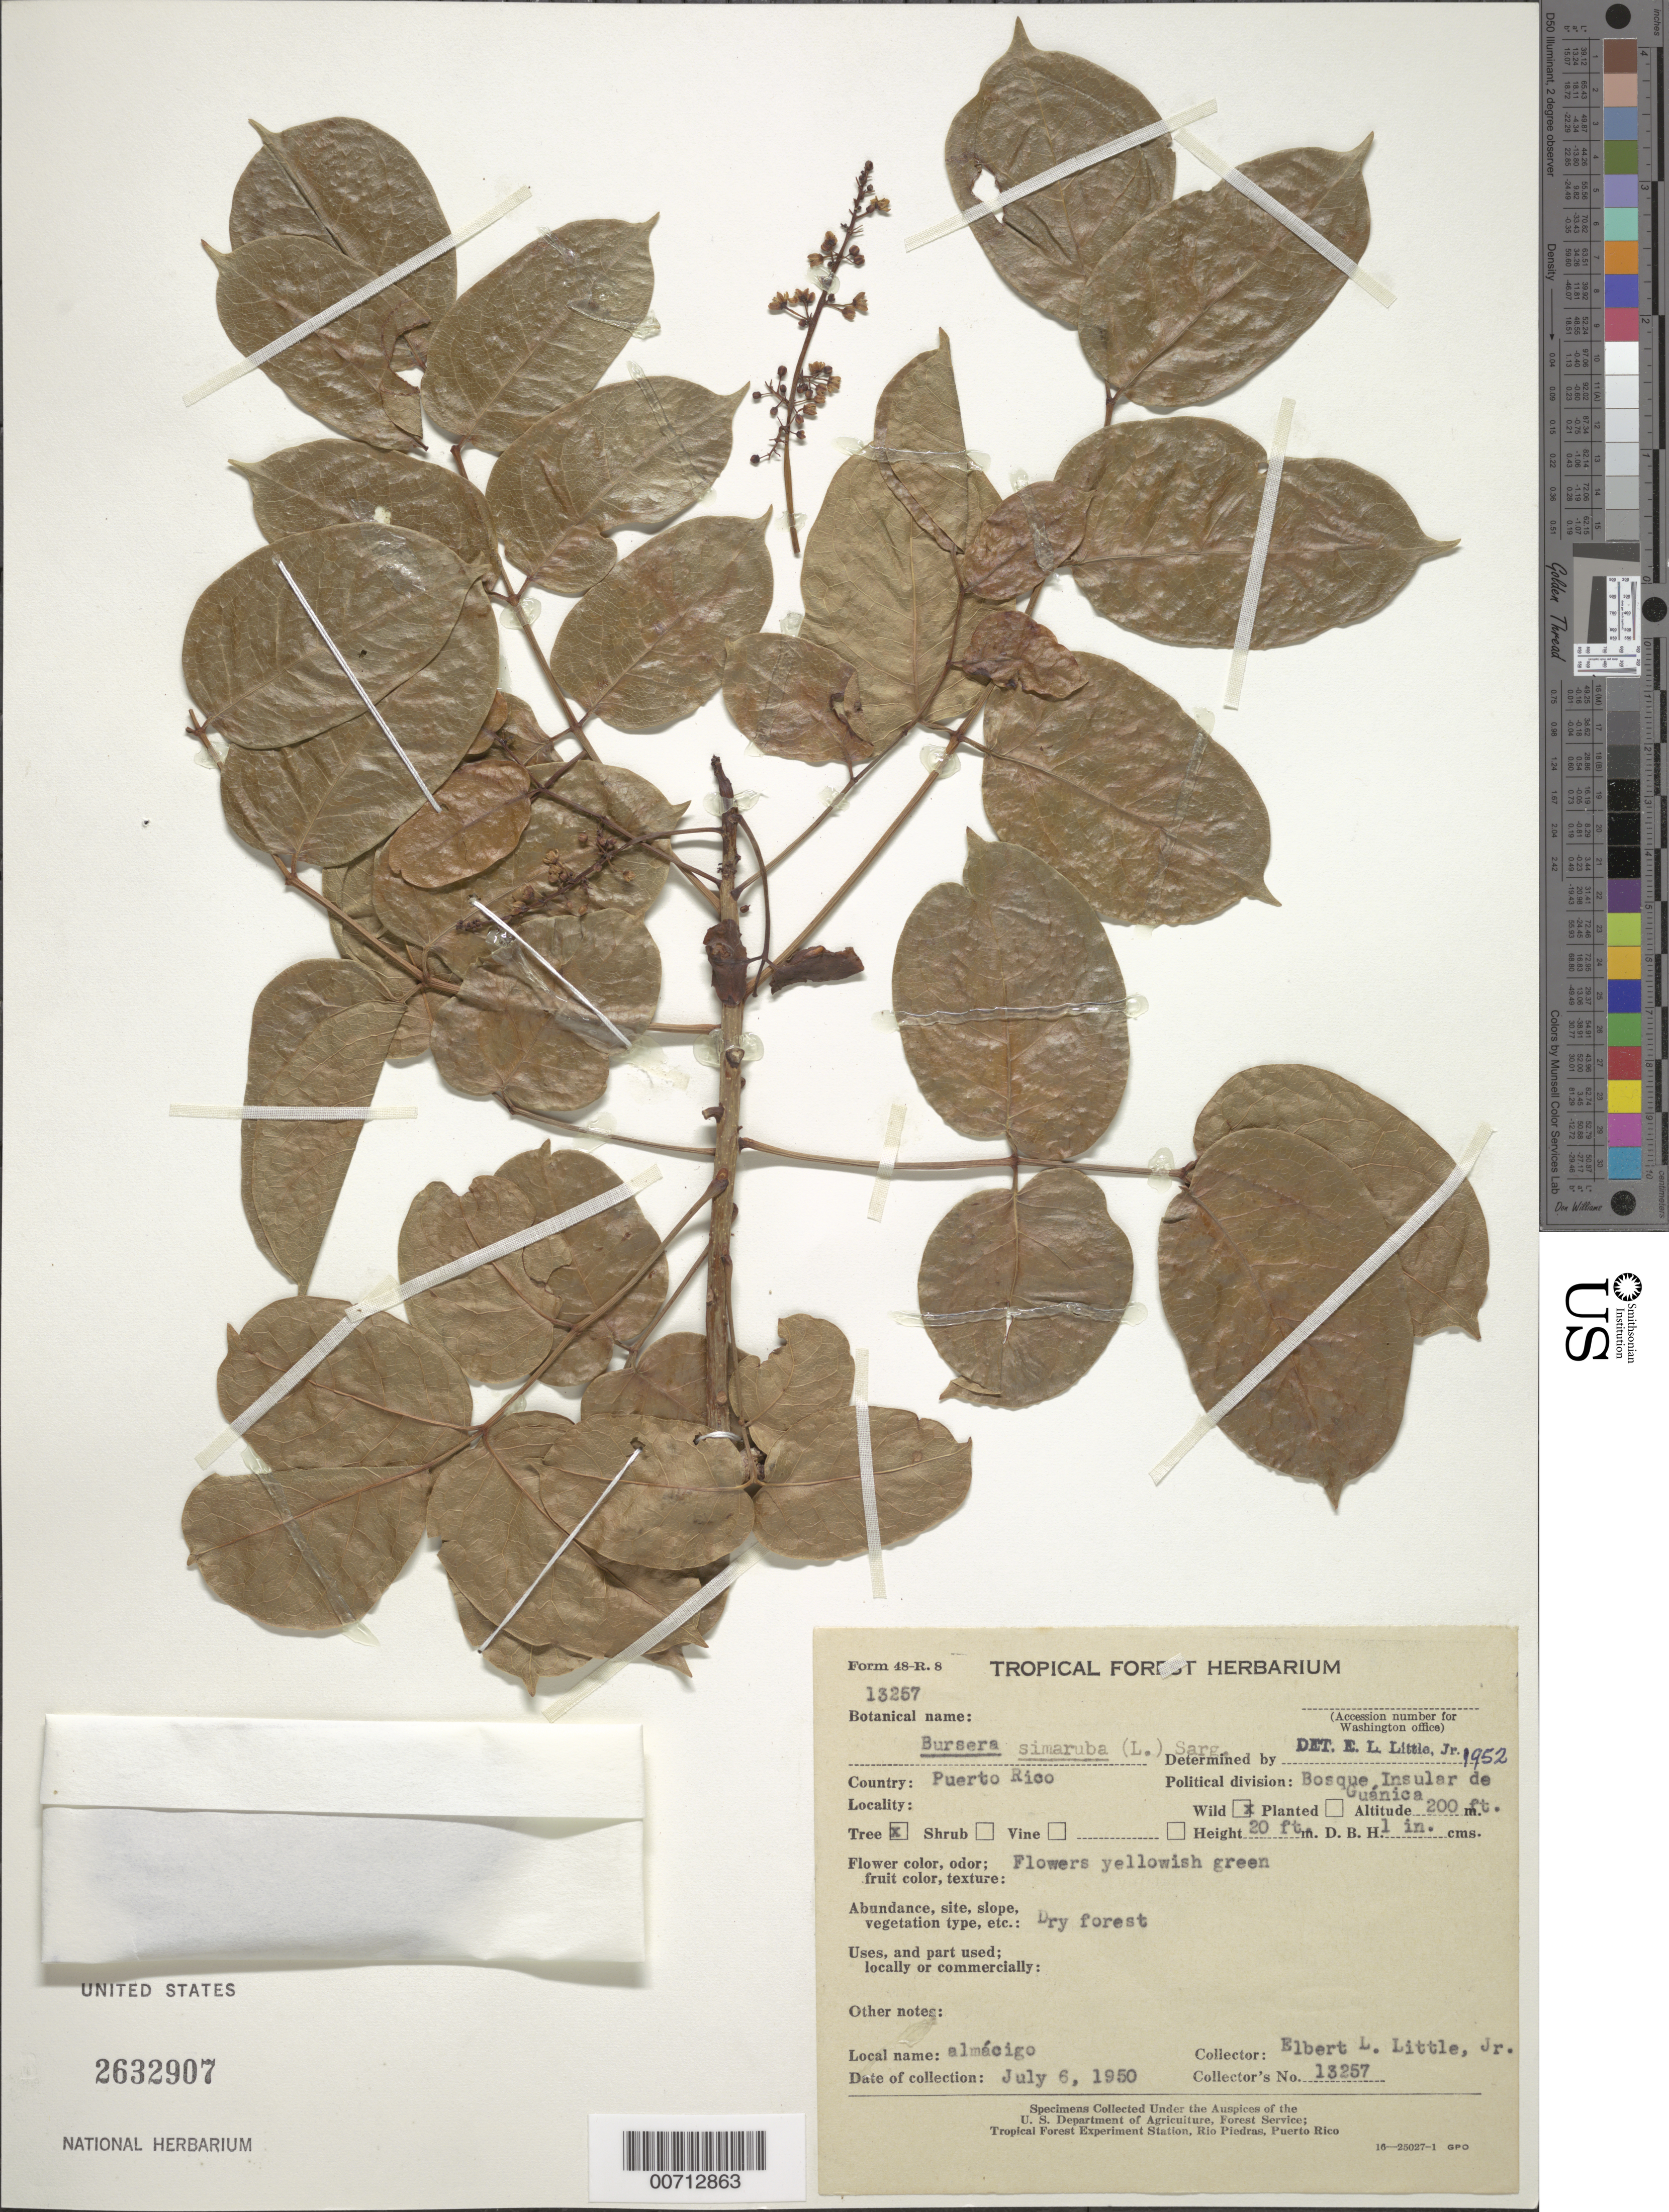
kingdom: Plantae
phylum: Tracheophyta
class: Magnoliopsida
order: Sapindales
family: Burseraceae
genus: Bursera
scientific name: Bursera simaruba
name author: (L.) Sarg.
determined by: Little, Elbert L., Jr., (FSSR), United States Department of Agriculture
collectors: E. L. Little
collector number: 13257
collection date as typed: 06 Jul 1950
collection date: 1950-07-06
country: Puerto Rico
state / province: Guanica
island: Greater Antilles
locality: Bosque Insular de Guanica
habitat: Dry forest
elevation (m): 61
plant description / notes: Common name: Almacigo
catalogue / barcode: US 2632907